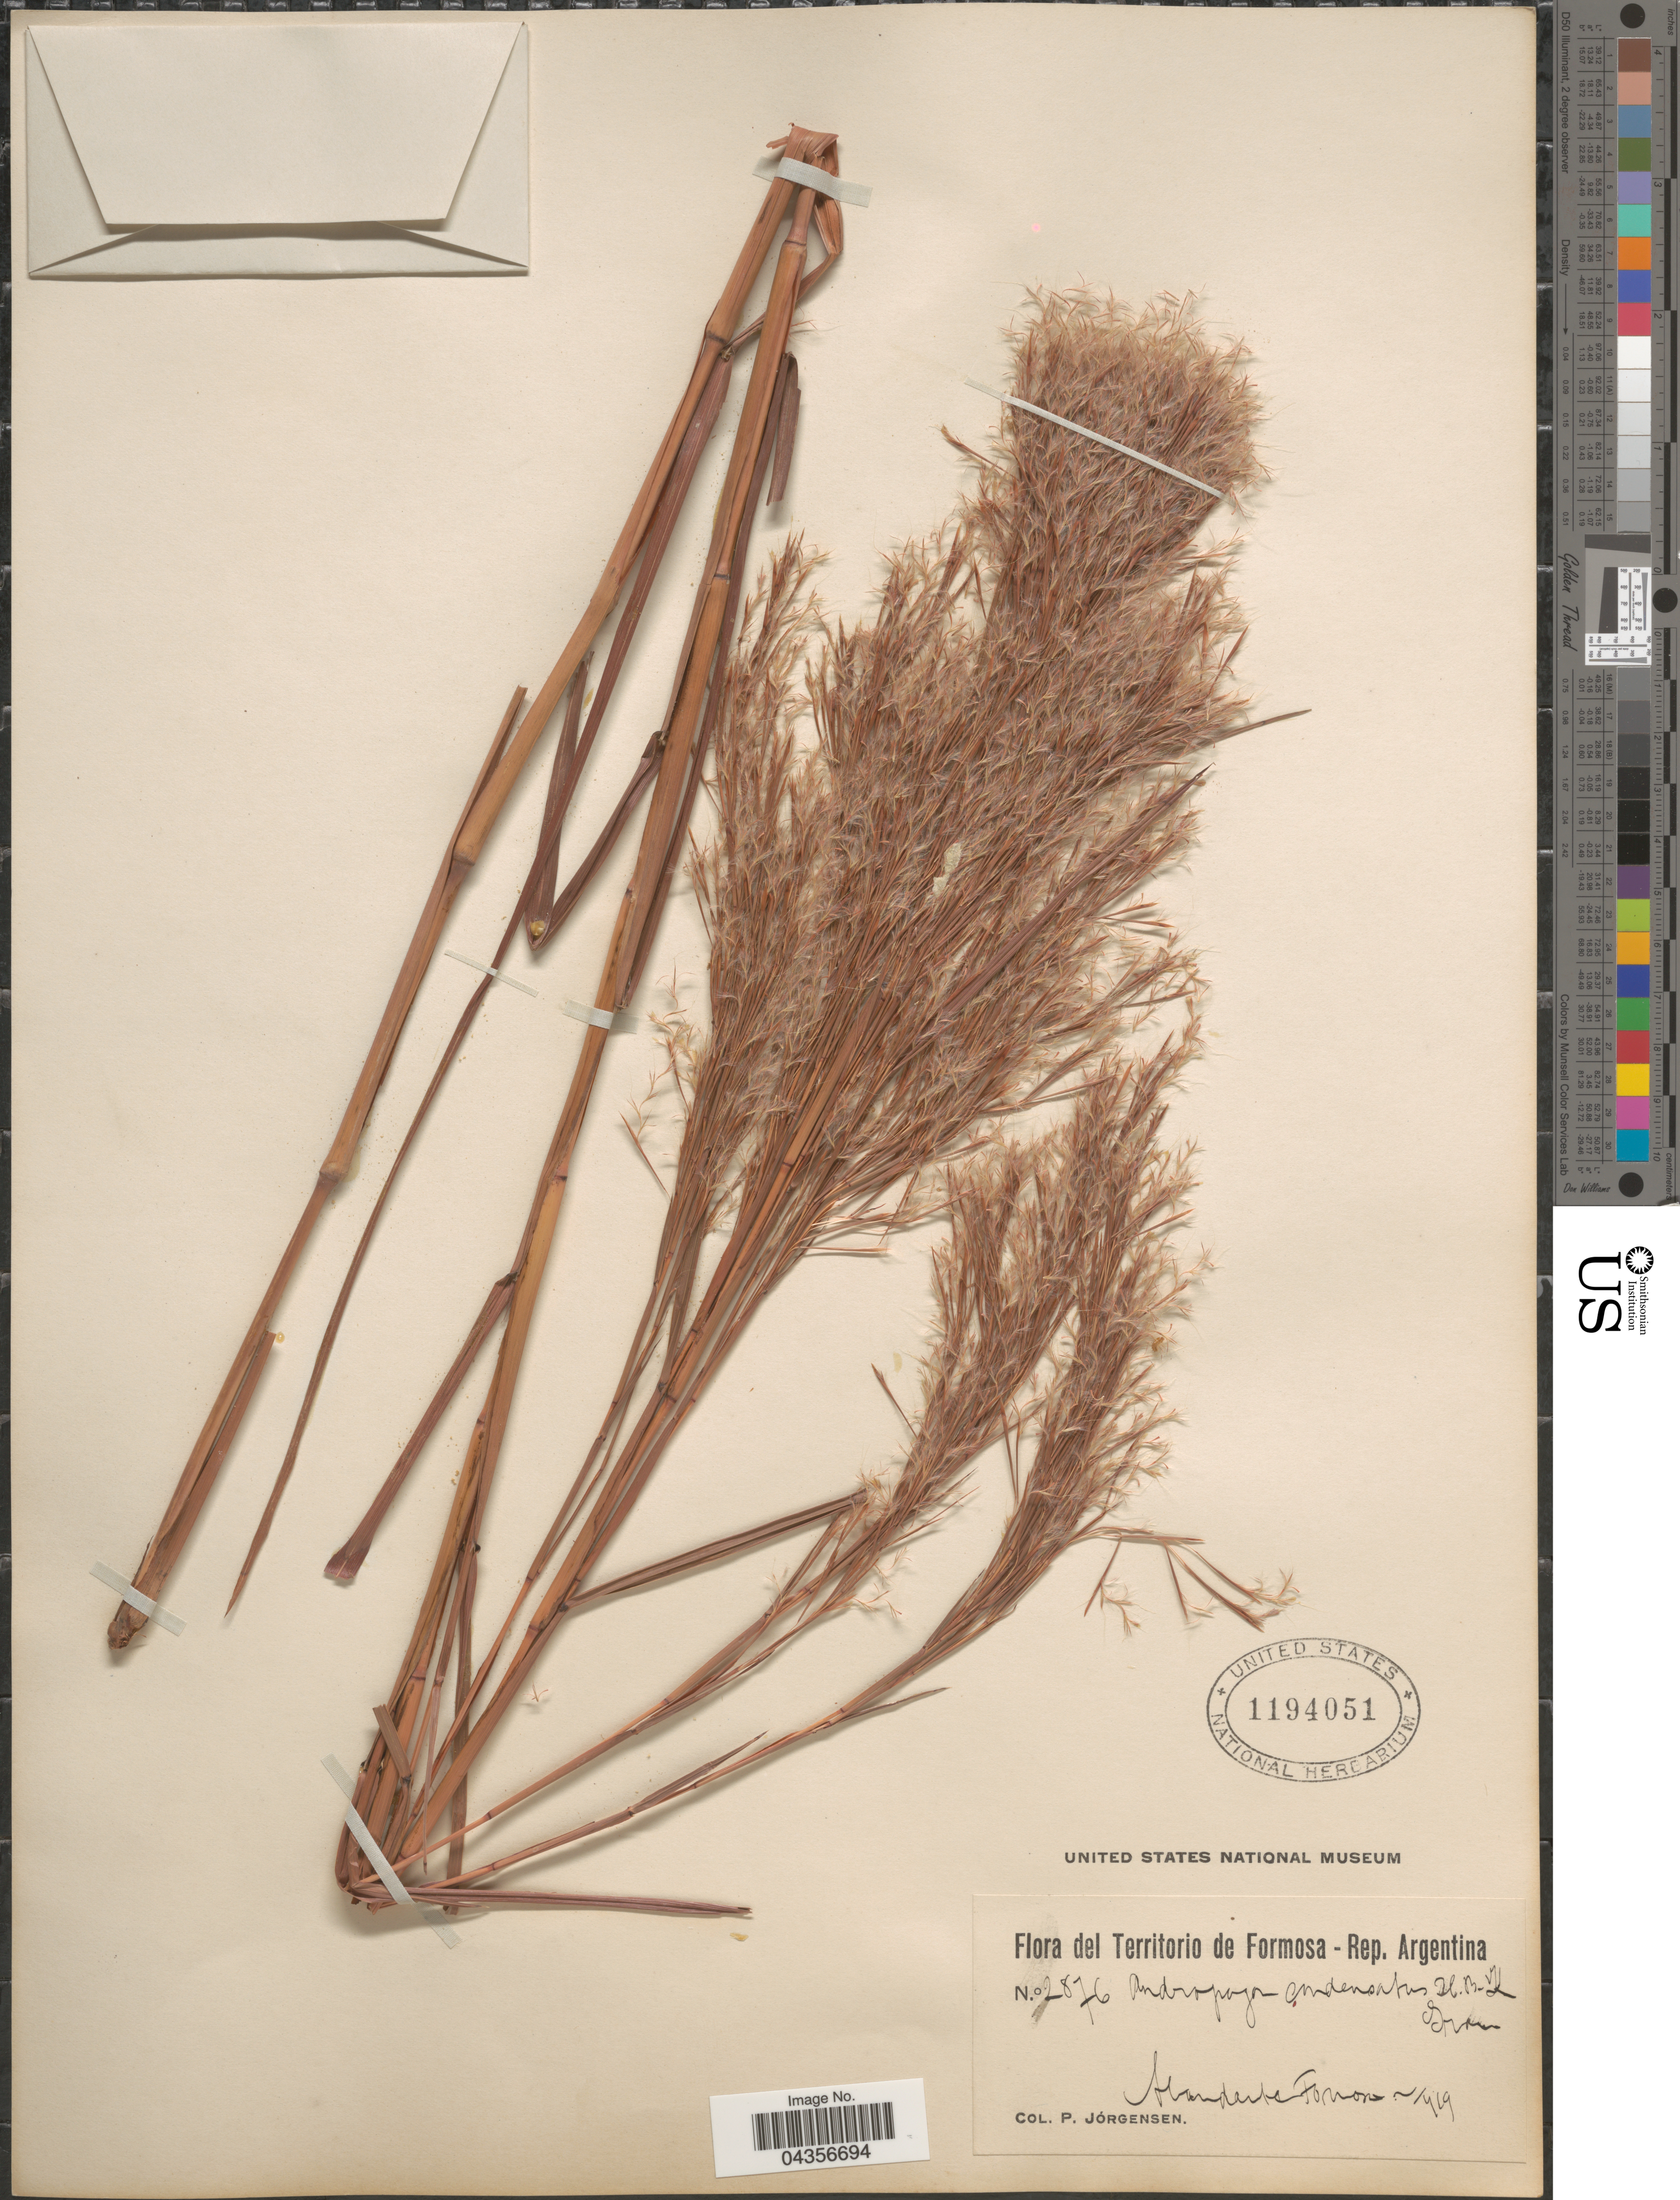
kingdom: Plantae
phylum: Tracheophyta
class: Liliopsida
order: Poales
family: Poaceae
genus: Schizachyrium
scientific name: Schizachyrium microstachyum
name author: (Desv. ex Ham.) Roseng. et al.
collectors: P. Jörgensen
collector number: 2876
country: Argentina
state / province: Formosa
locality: Territorio de Formosa.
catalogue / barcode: US 1194051